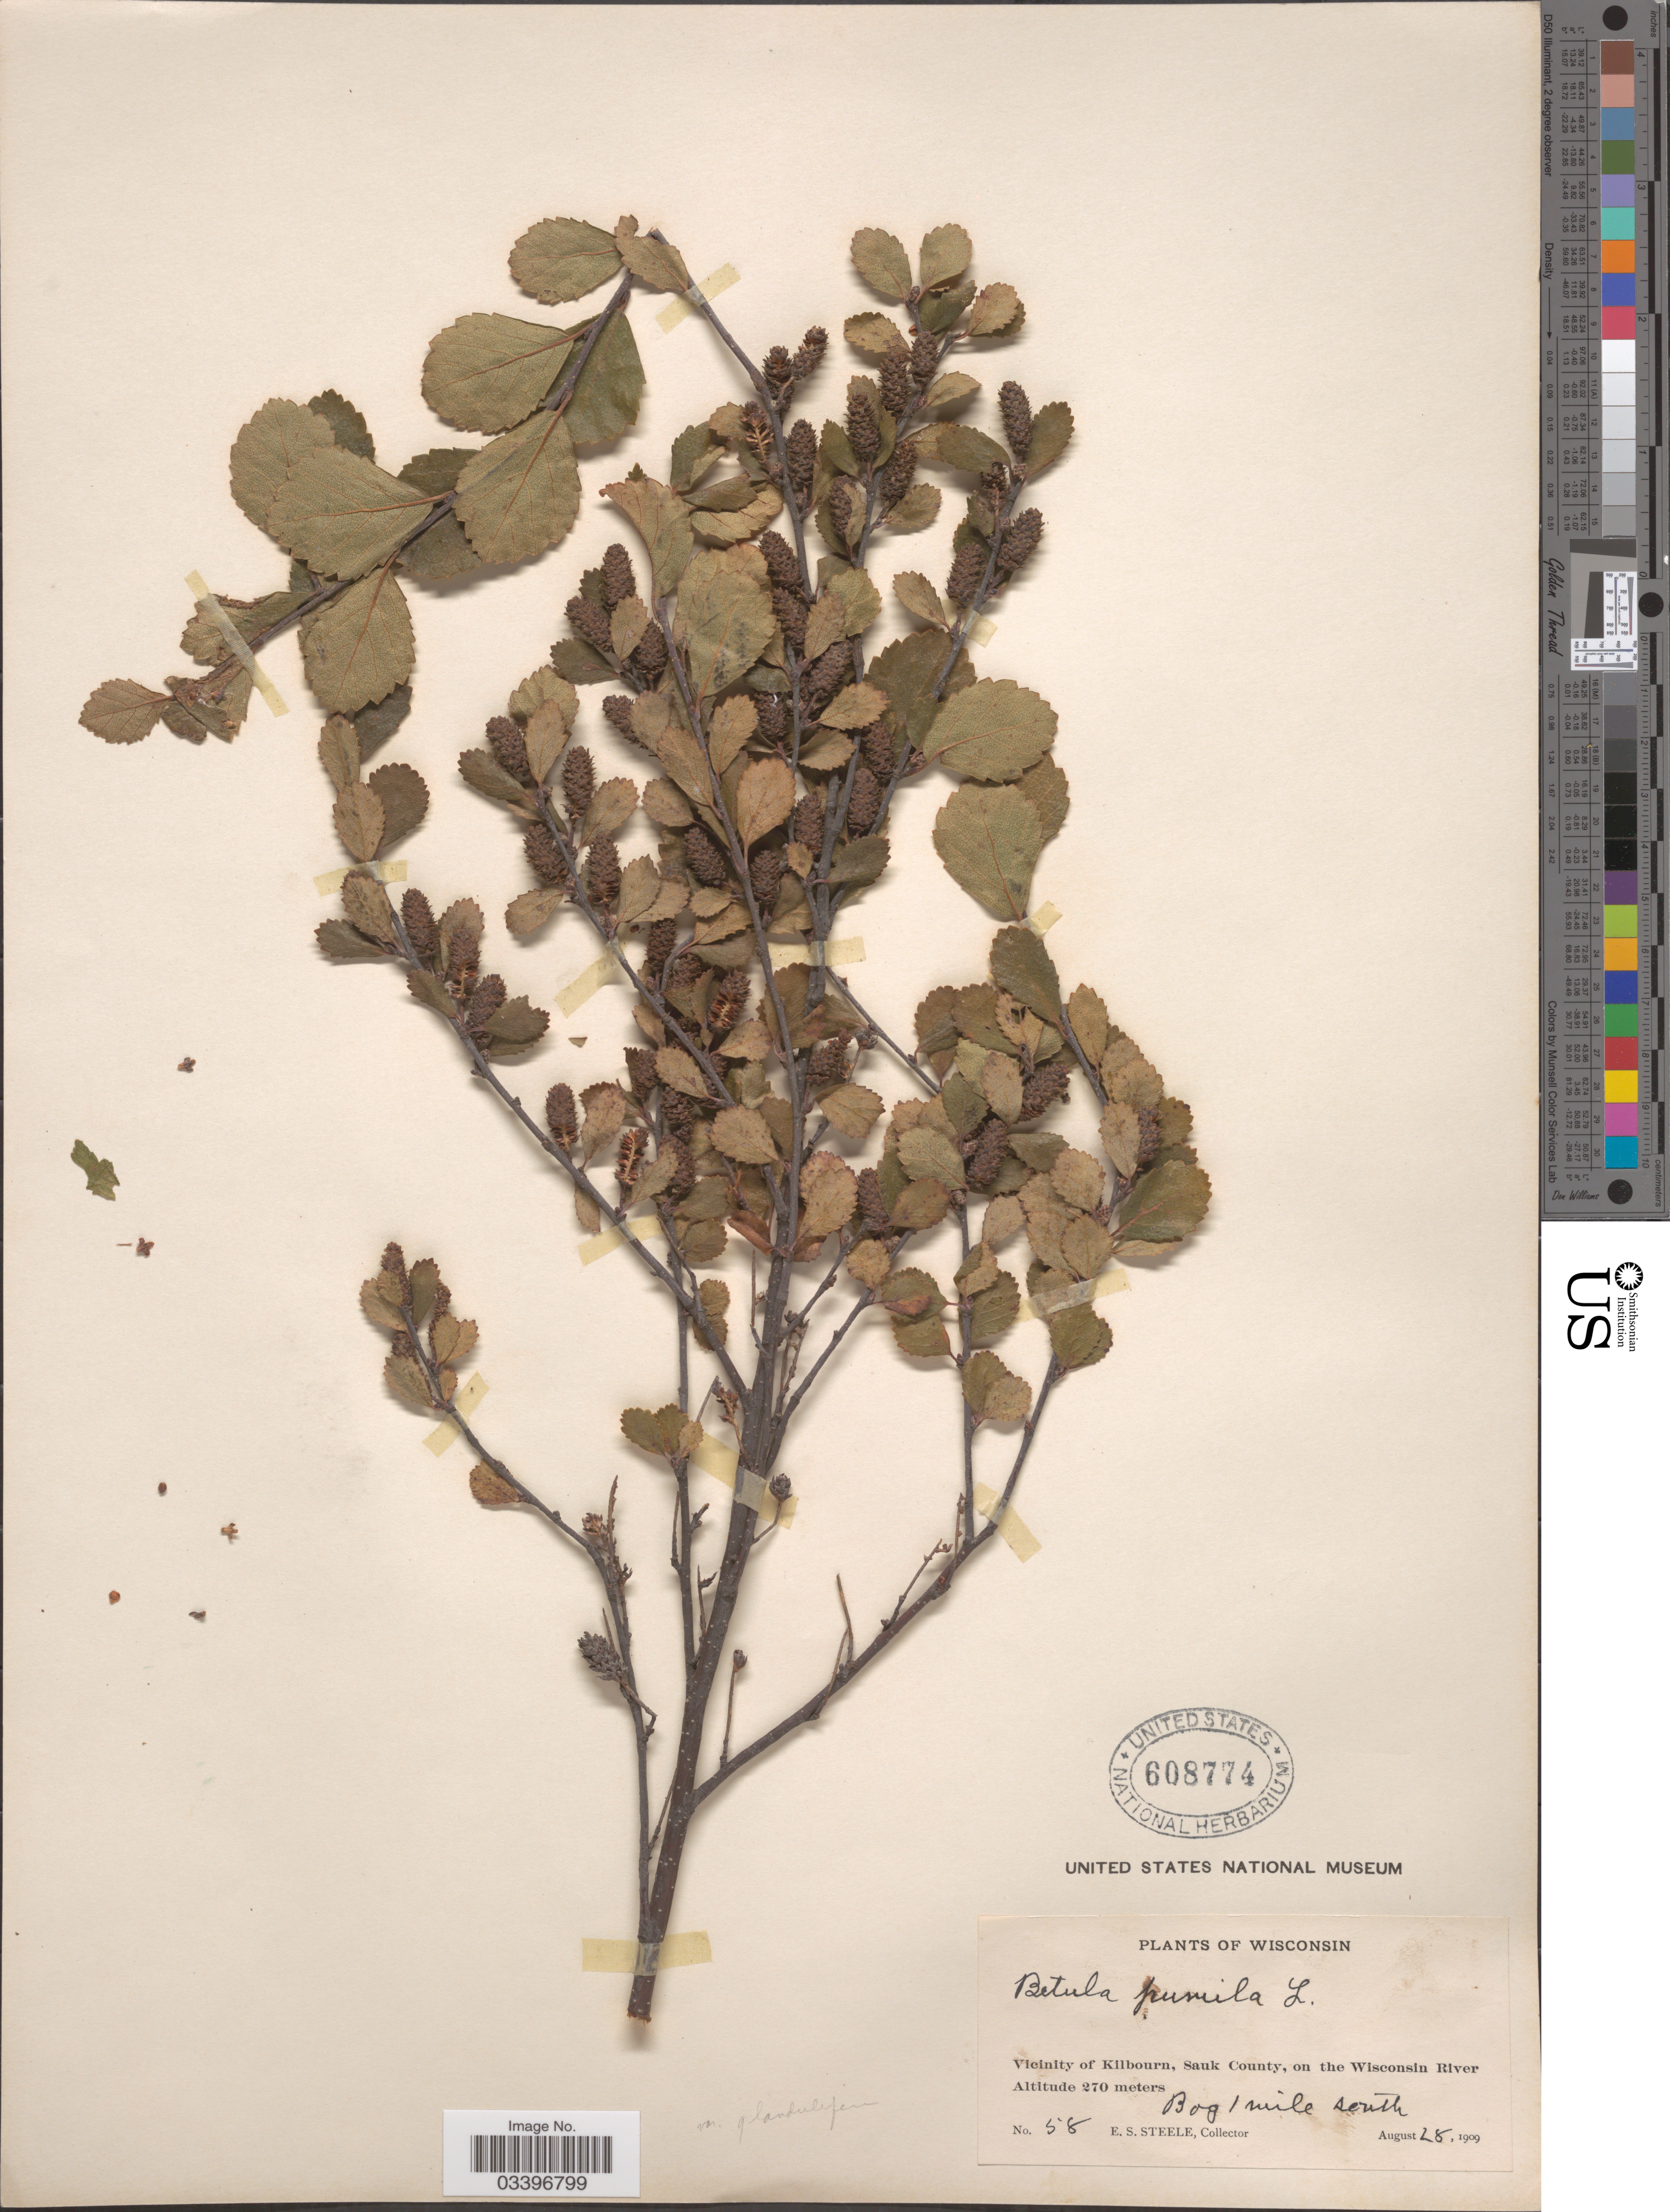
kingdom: Plantae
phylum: Tracheophyta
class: Magnoliopsida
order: Fagales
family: Betulaceae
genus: Betula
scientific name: Betula pumila var. glandulifera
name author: Regel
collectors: E. Steele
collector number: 58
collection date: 1909-08-28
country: United States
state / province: Wisconsin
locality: Vicinity of Kilbourn, Sauk County, on the Wisconsin River. Bog 1 mile south.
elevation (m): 270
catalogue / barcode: US 608774